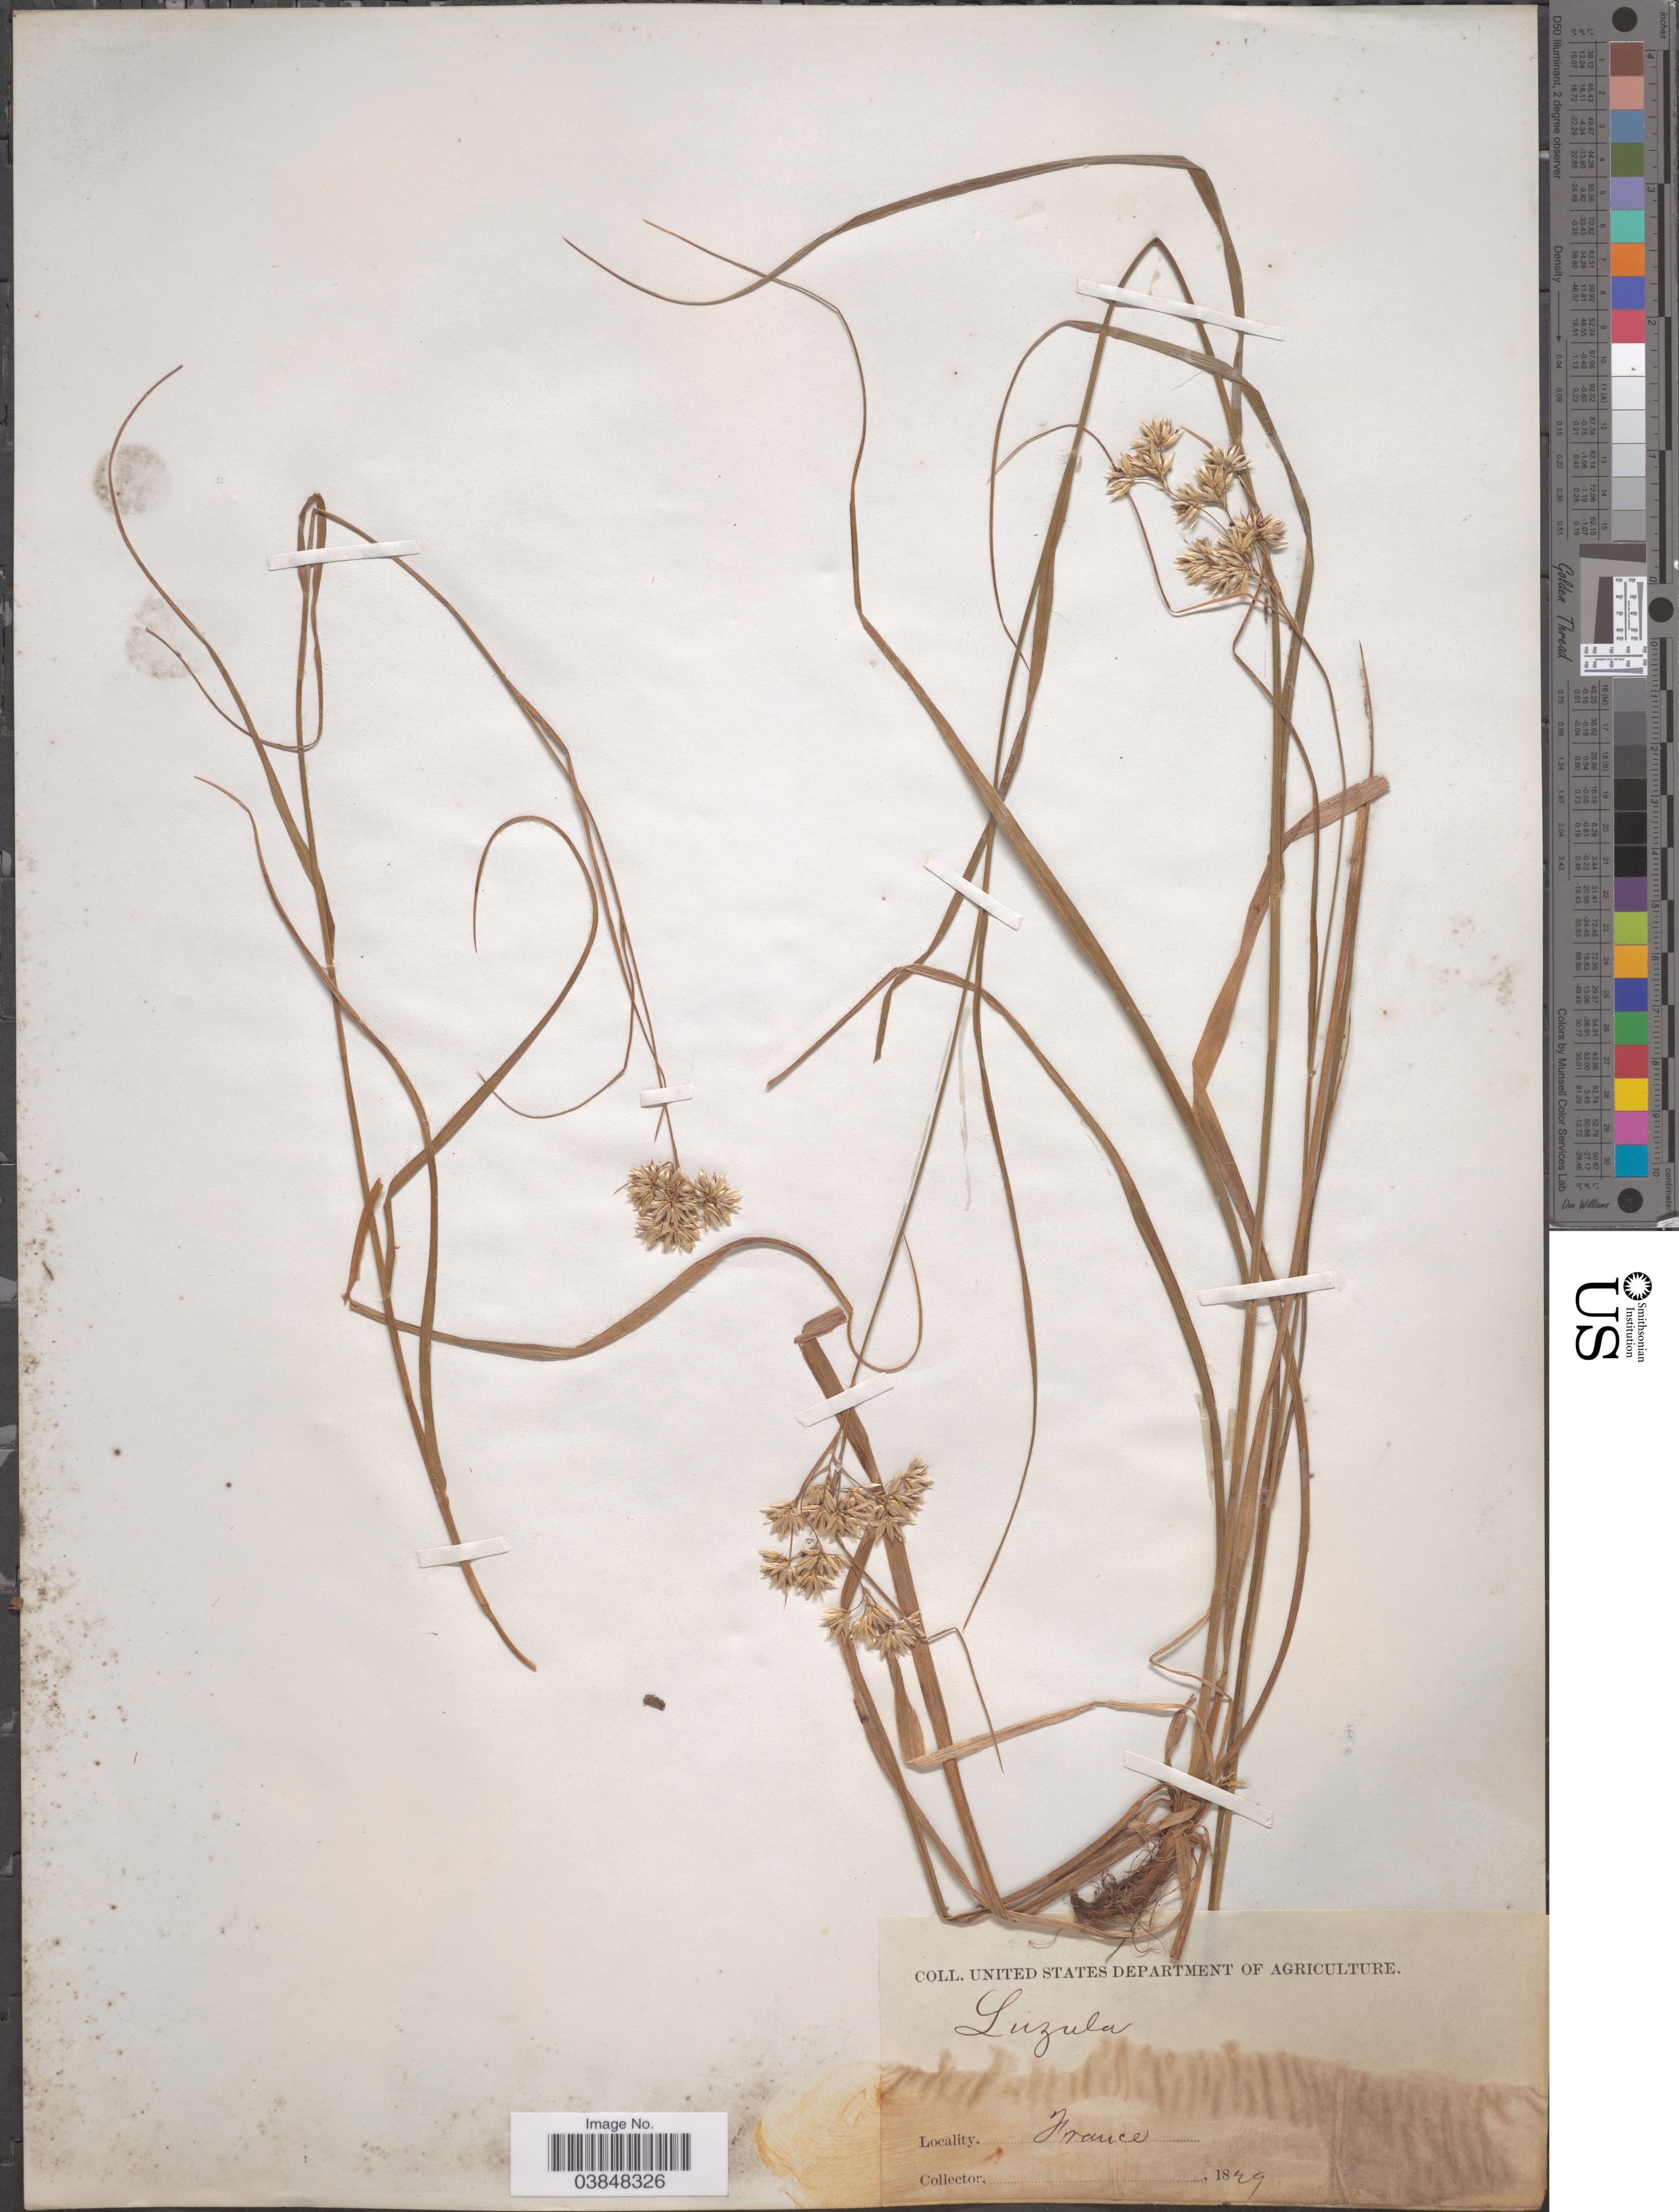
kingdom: Plantae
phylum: Tracheophyta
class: Liliopsida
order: Poales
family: Juncaceae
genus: Luzula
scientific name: Luzula sp.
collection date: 1829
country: France